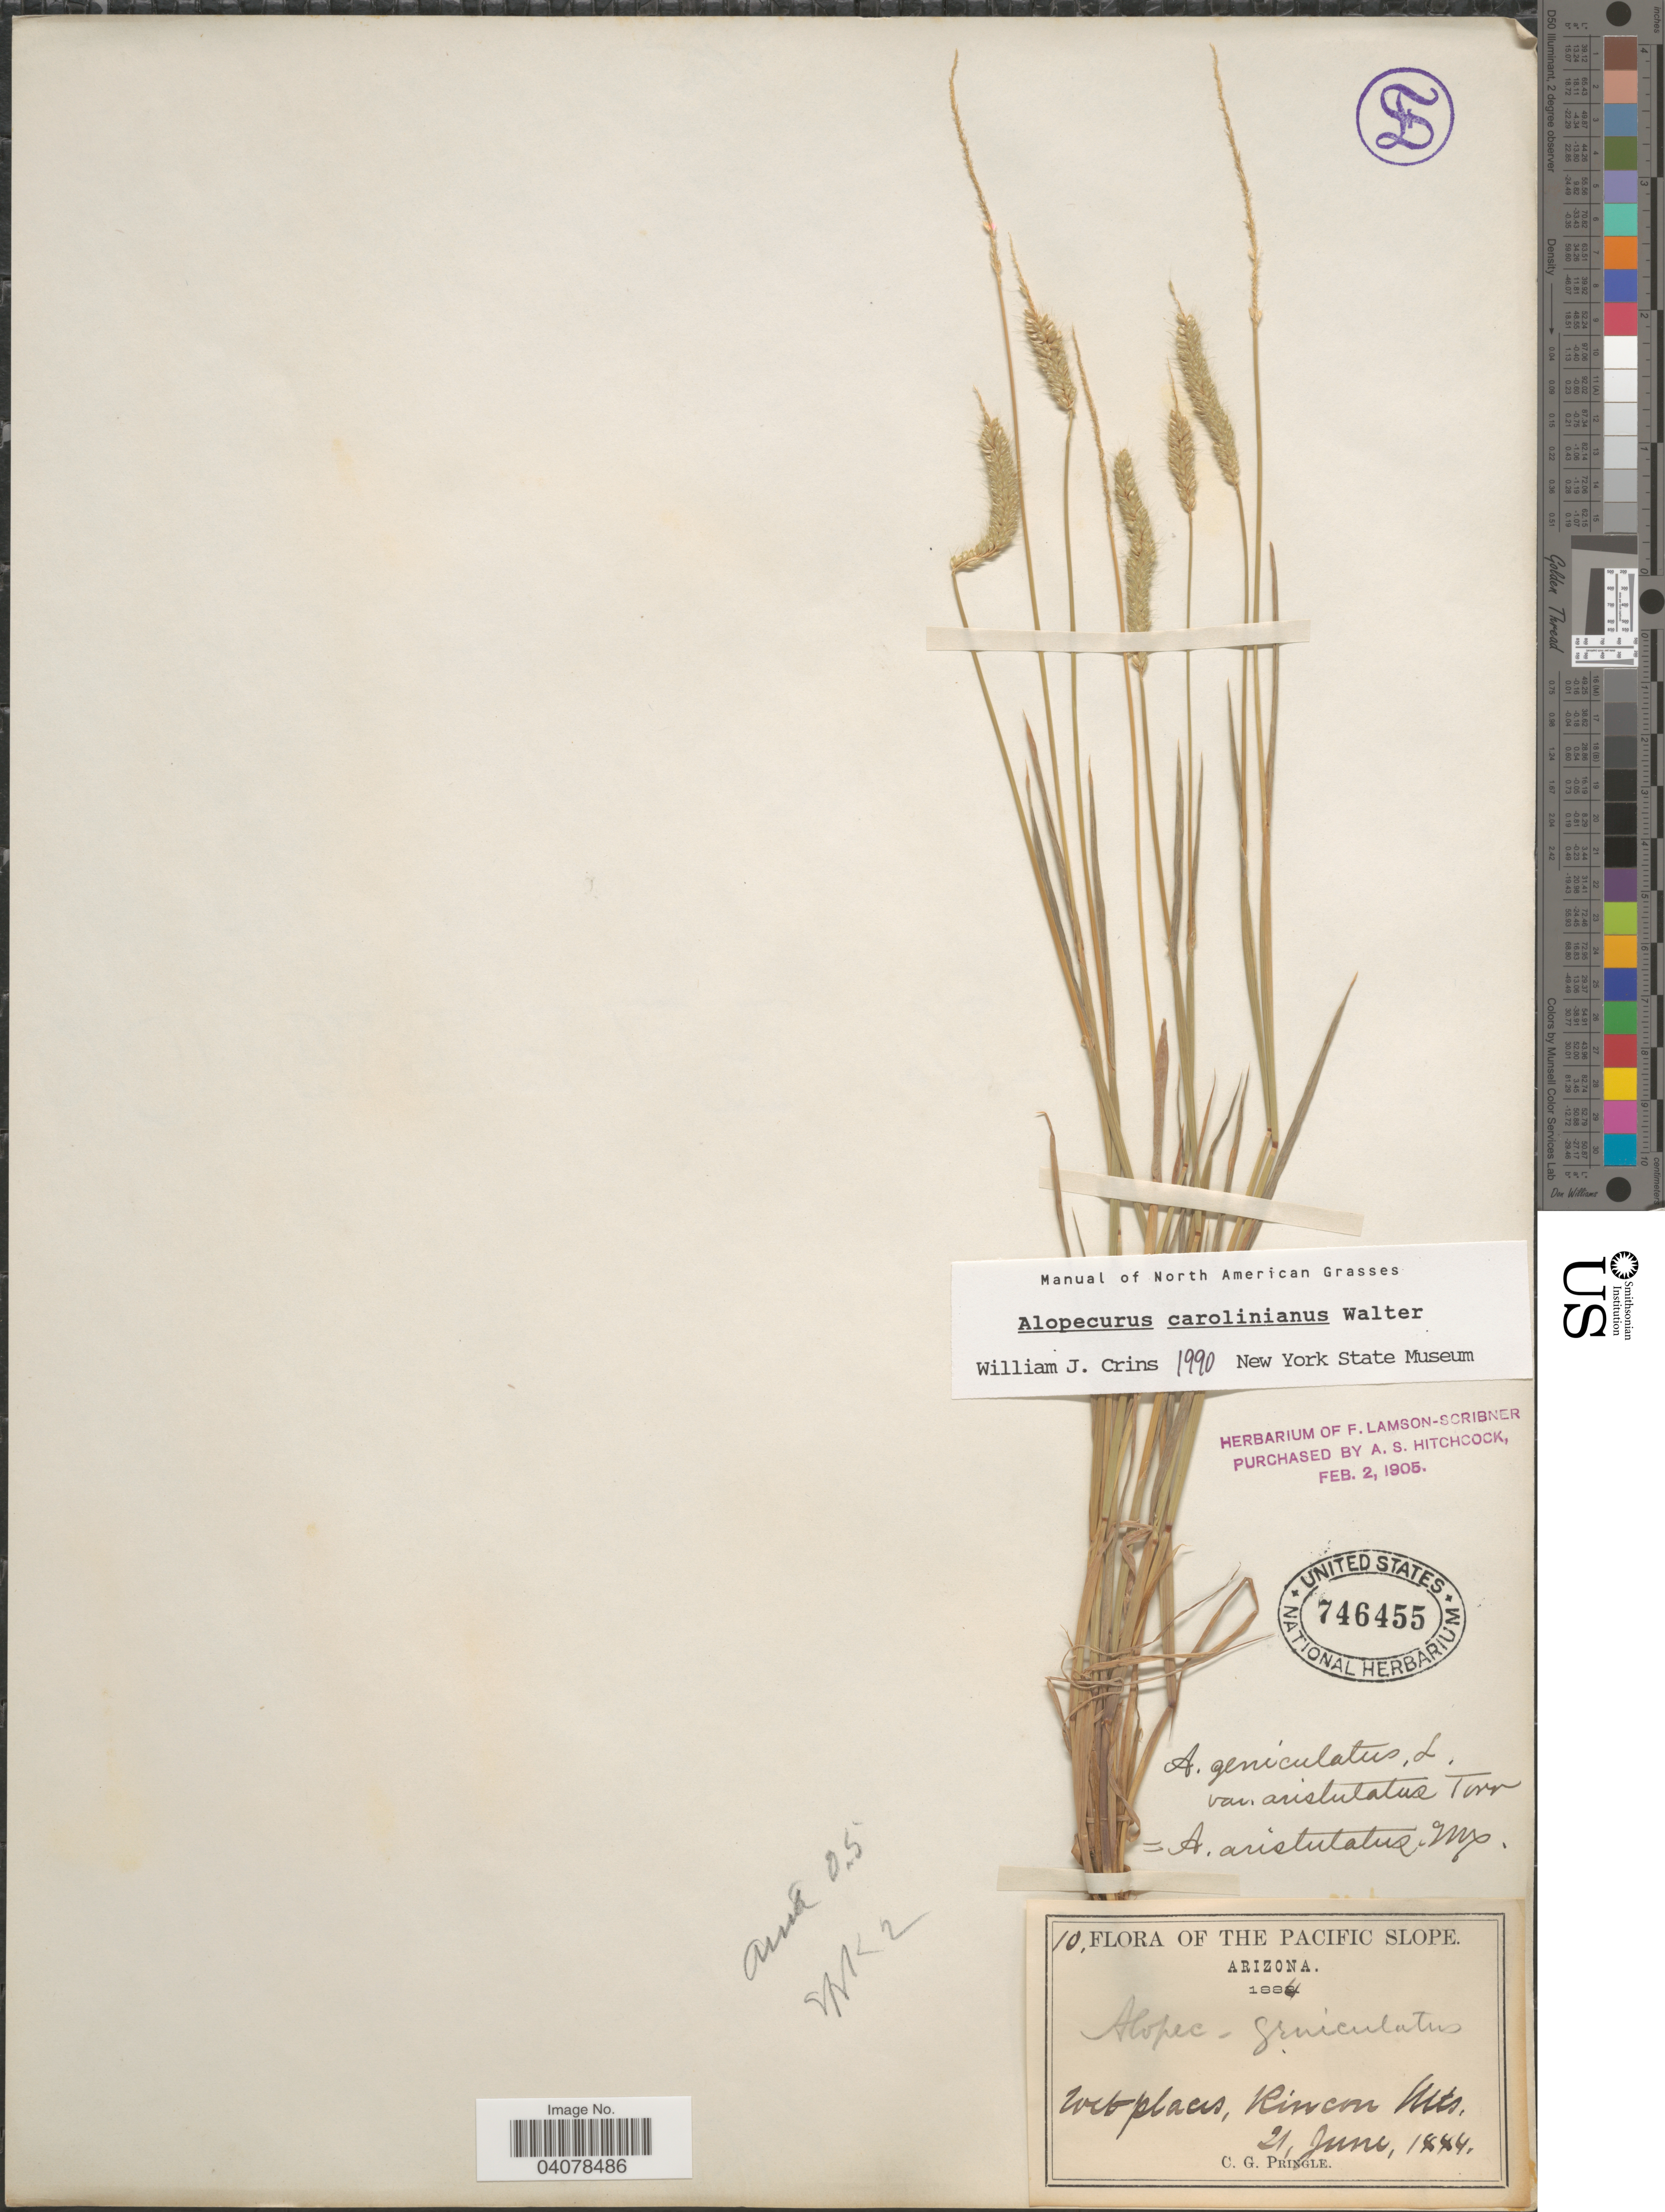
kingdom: Plantae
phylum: Tracheophyta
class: Liliopsida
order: Poales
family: Poaceae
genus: Alopecurus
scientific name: Alopecurus aequalis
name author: Sobol.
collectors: C. G. Pringle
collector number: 10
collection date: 1884-06-21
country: United States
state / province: Arizona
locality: The Pacific Slope. Wet places, Rincon Mts.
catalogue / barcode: US 746455